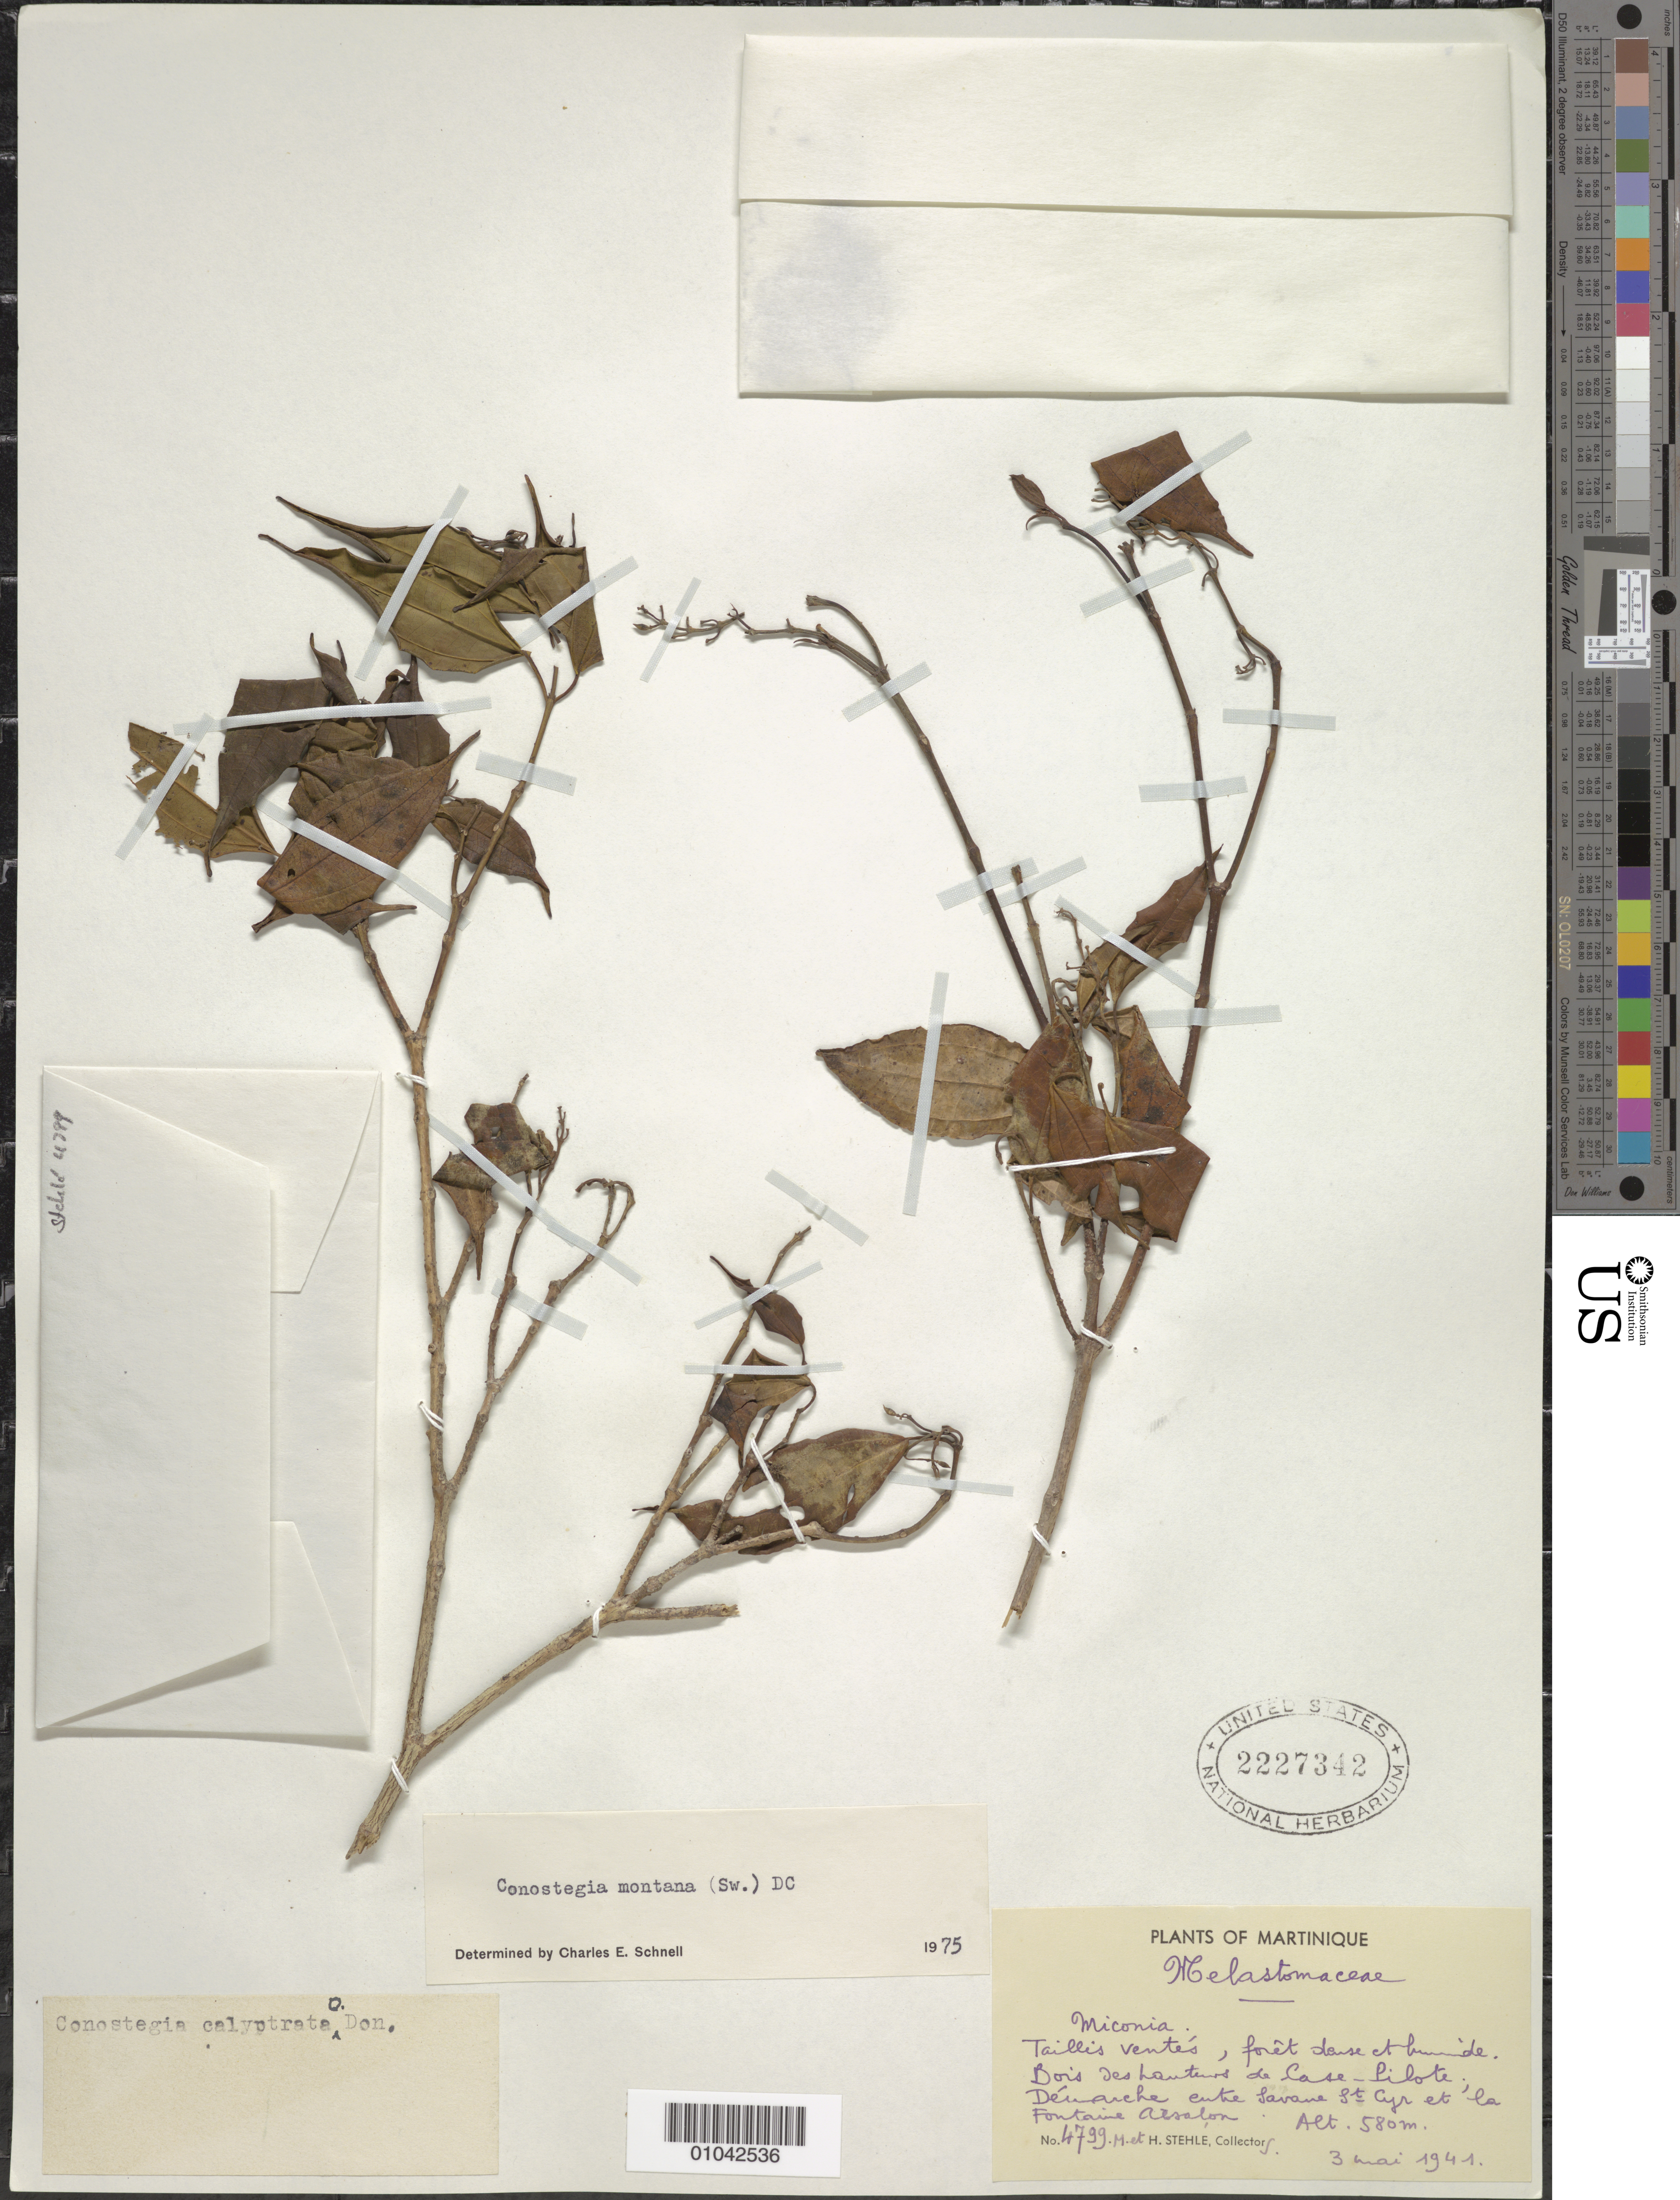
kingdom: Plantae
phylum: Tracheophyta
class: Magnoliopsida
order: Myrtales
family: Melastomataceae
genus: Conostegia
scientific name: Conostegia montana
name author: (Sw.) D. Don ex DC.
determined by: Schnell, C. E.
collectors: H. Stehlé & M. Stehlé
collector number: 4799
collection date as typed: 03 May 1941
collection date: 1941-05-03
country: Martinique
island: Martinique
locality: Bois de hauteurs de Case-Pilote, Déuarche entre Savane St. Cyr et la Fontaine Aèsalon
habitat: Forêt dense et humide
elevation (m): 580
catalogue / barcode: US 2227342